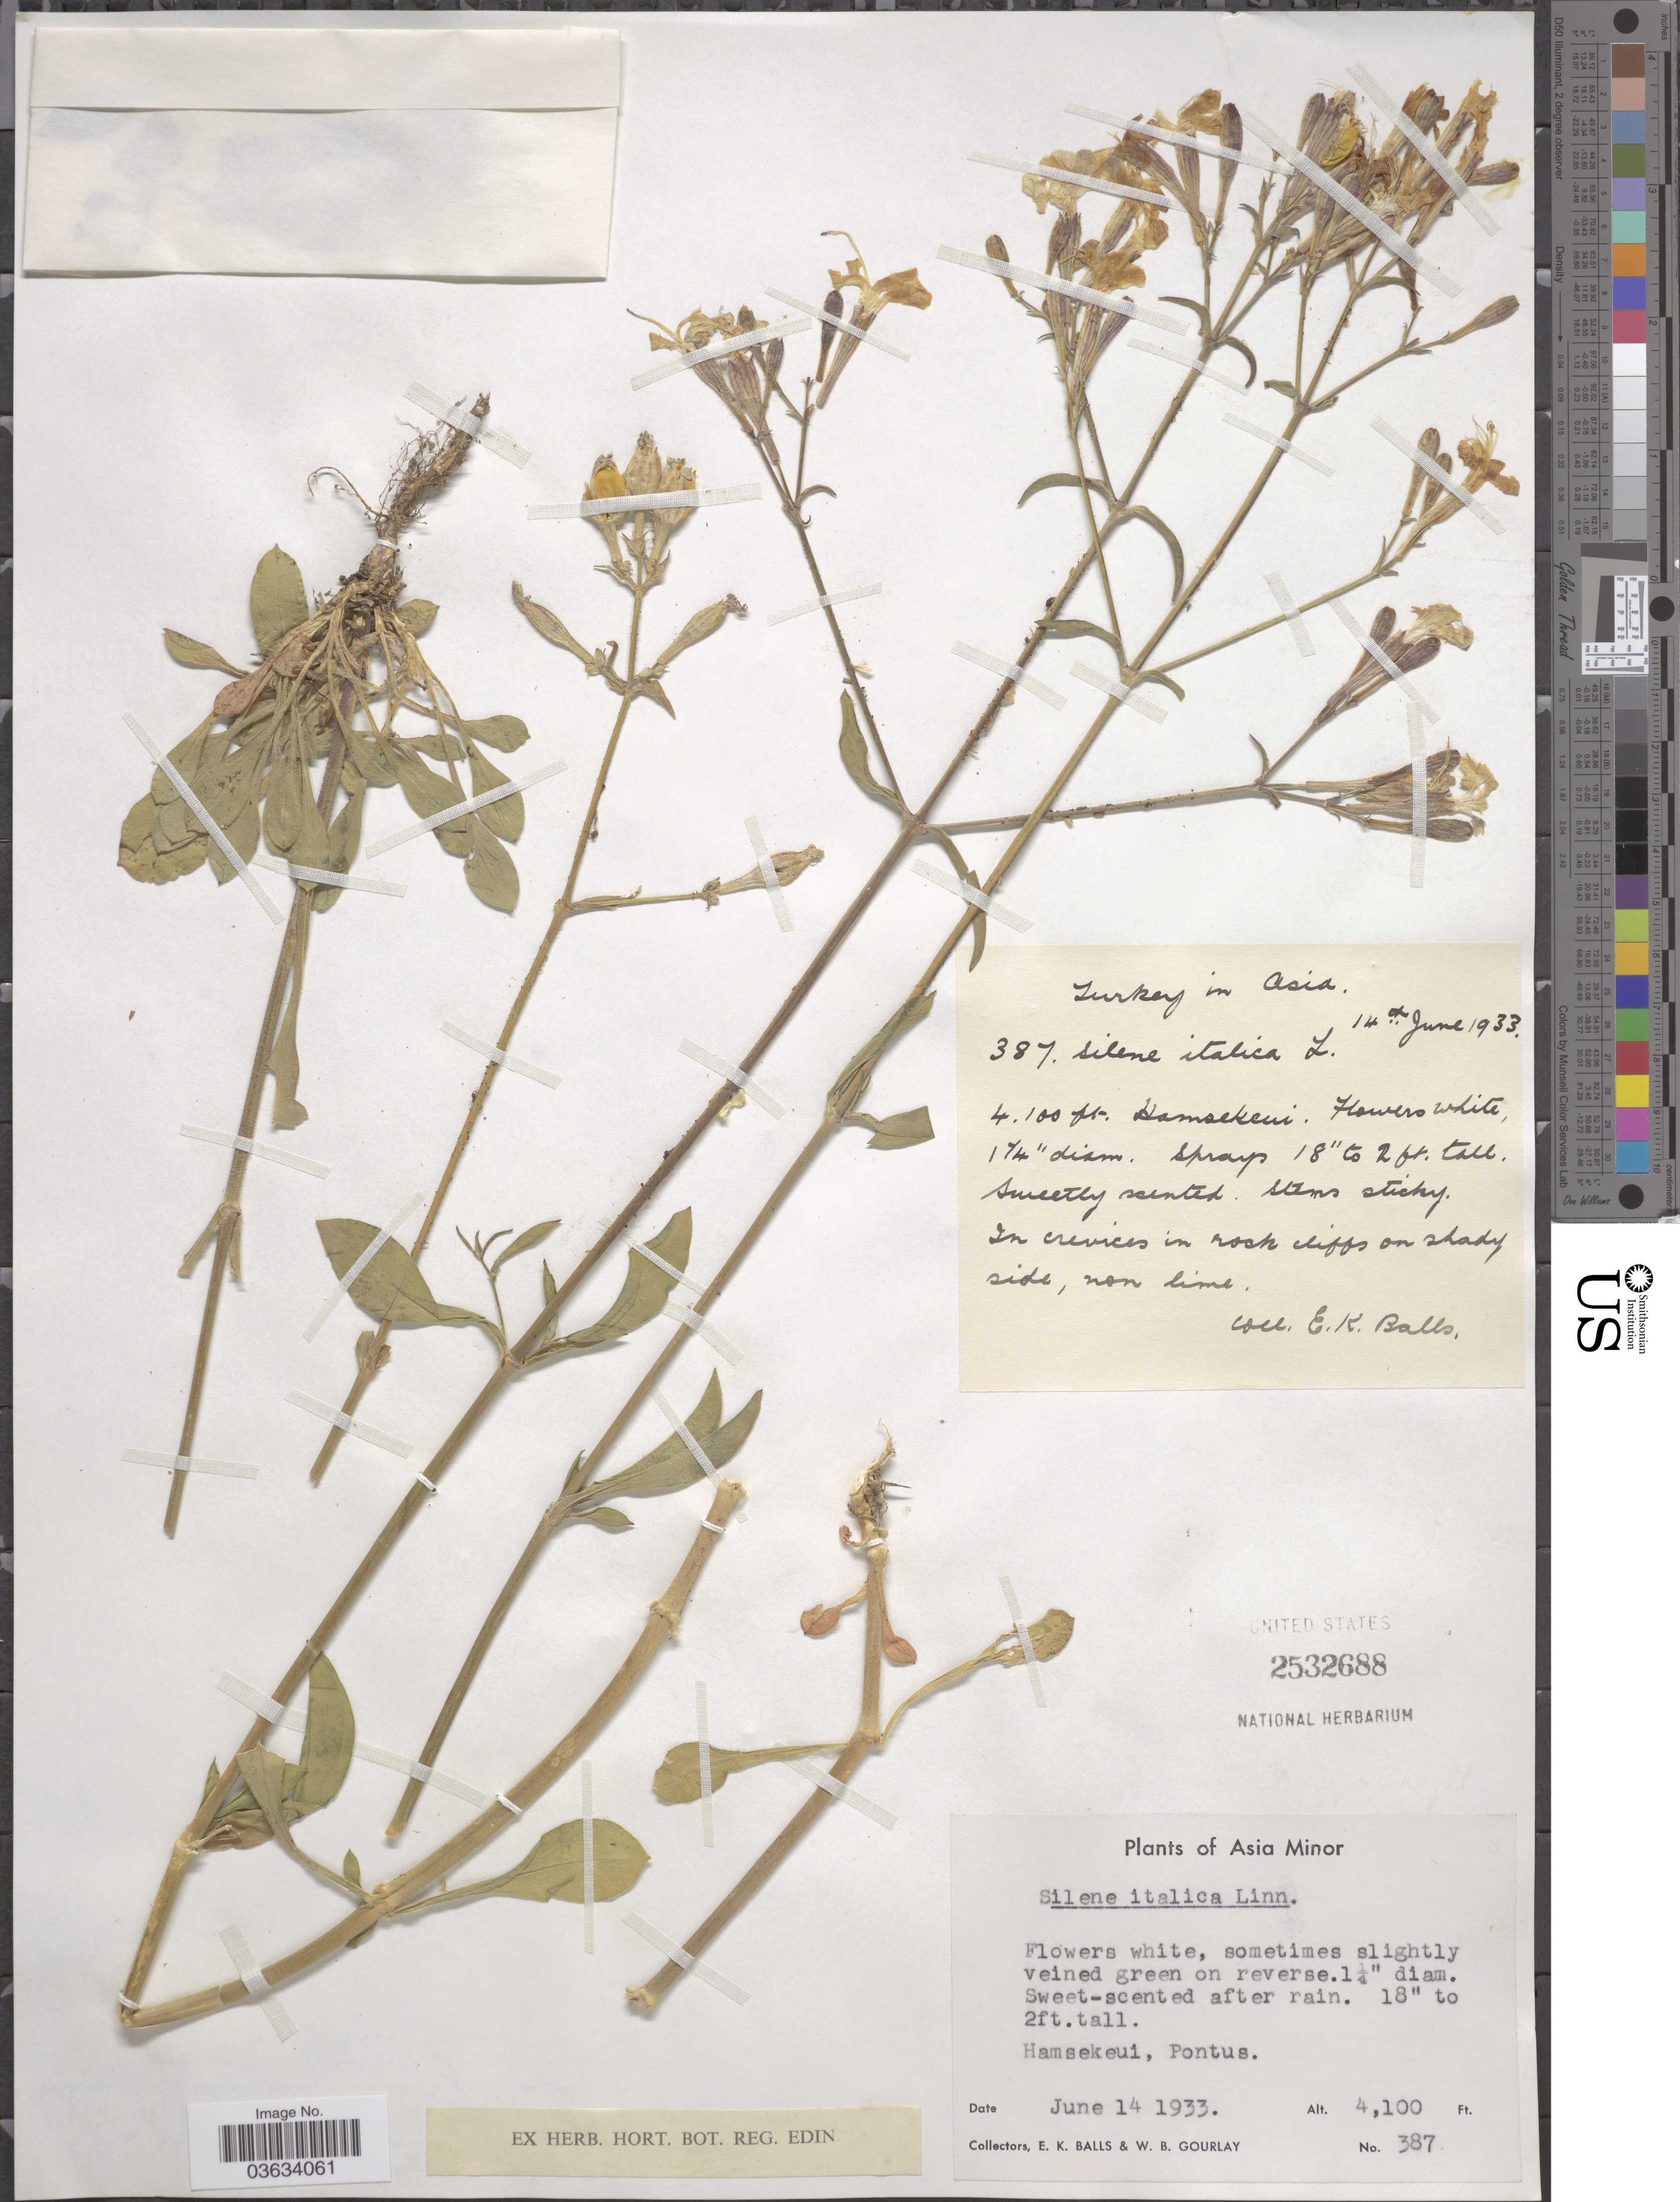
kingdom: Plantae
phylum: Tracheophyta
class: Magnoliopsida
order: Caryophyllales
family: Caryophyllaceae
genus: Silene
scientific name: Silene italica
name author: (L.) Pers.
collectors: E. K. Balls & W. B. Gourlay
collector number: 387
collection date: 1933-06-14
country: Turkey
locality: Asia Minor. Hamsekeui, Pontus.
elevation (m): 1250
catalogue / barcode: US 2532688